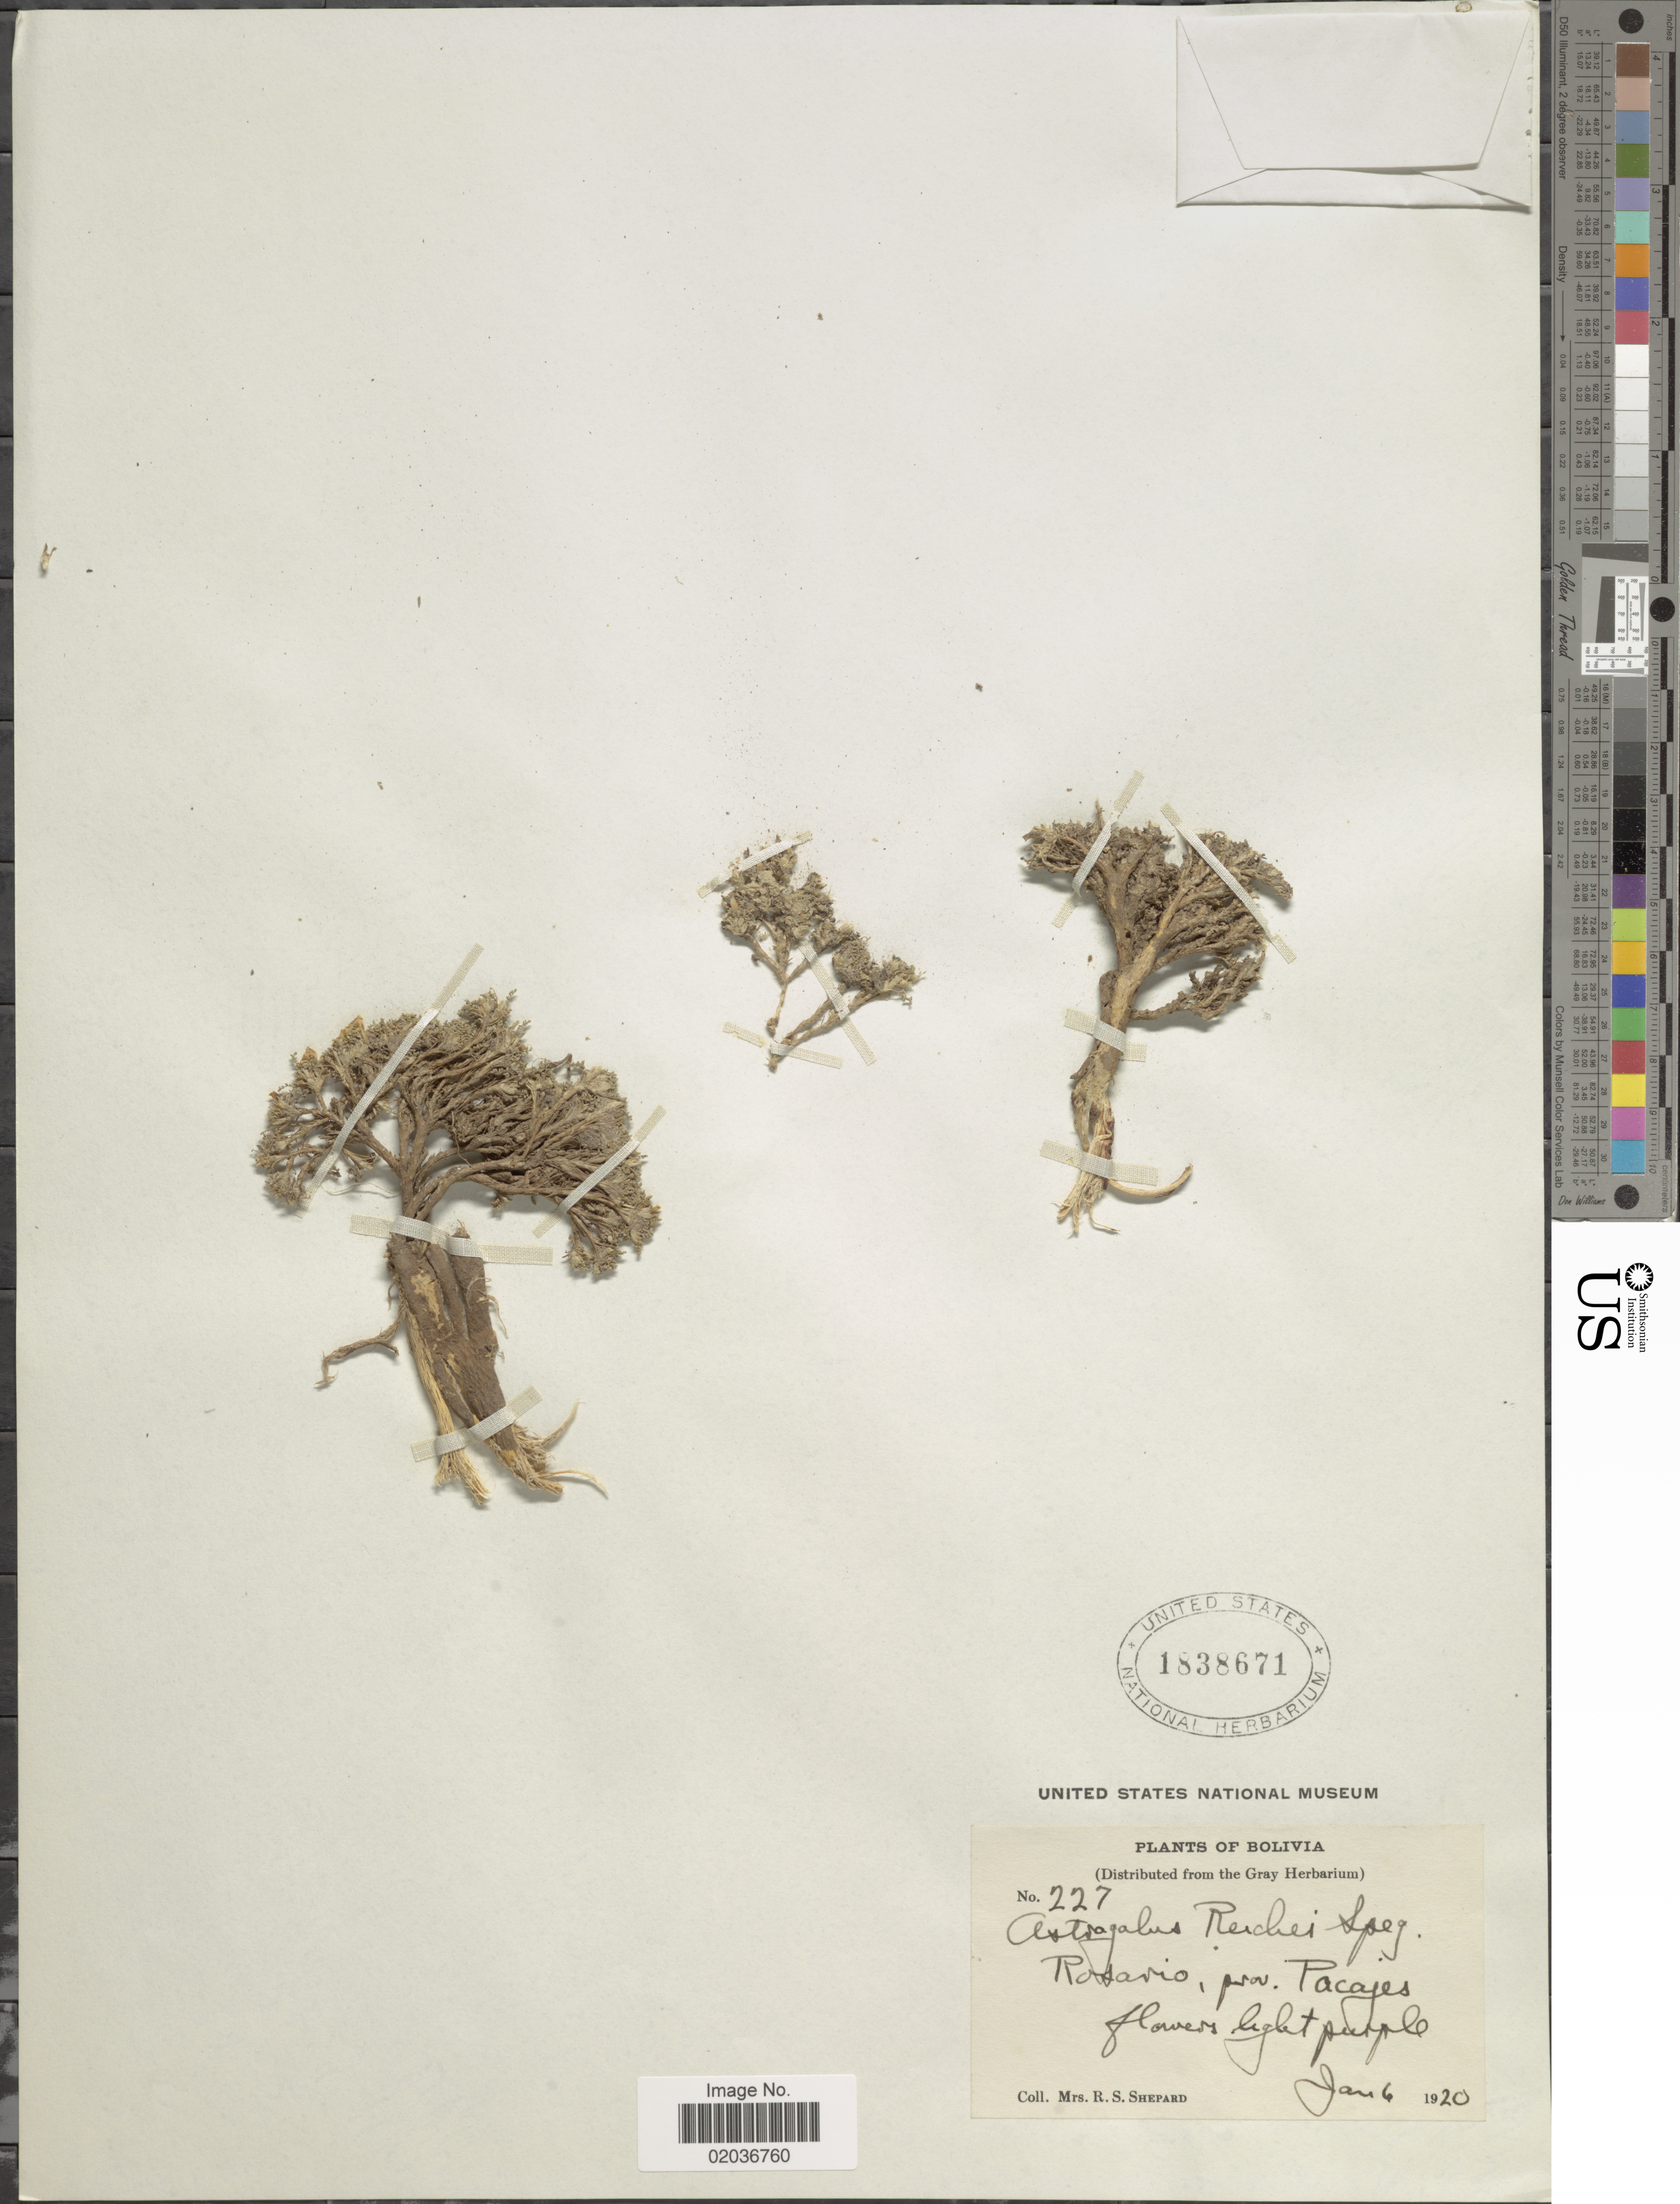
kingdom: Plantae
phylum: Tracheophyta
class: Magnoliopsida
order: Fabales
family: Fabaceae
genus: Astragalus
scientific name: Astragalus reichei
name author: Speg.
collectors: R. Shepard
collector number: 227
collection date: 1920-01-06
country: Bolivia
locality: Rosario, prov. Pacajes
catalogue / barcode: US 1838671